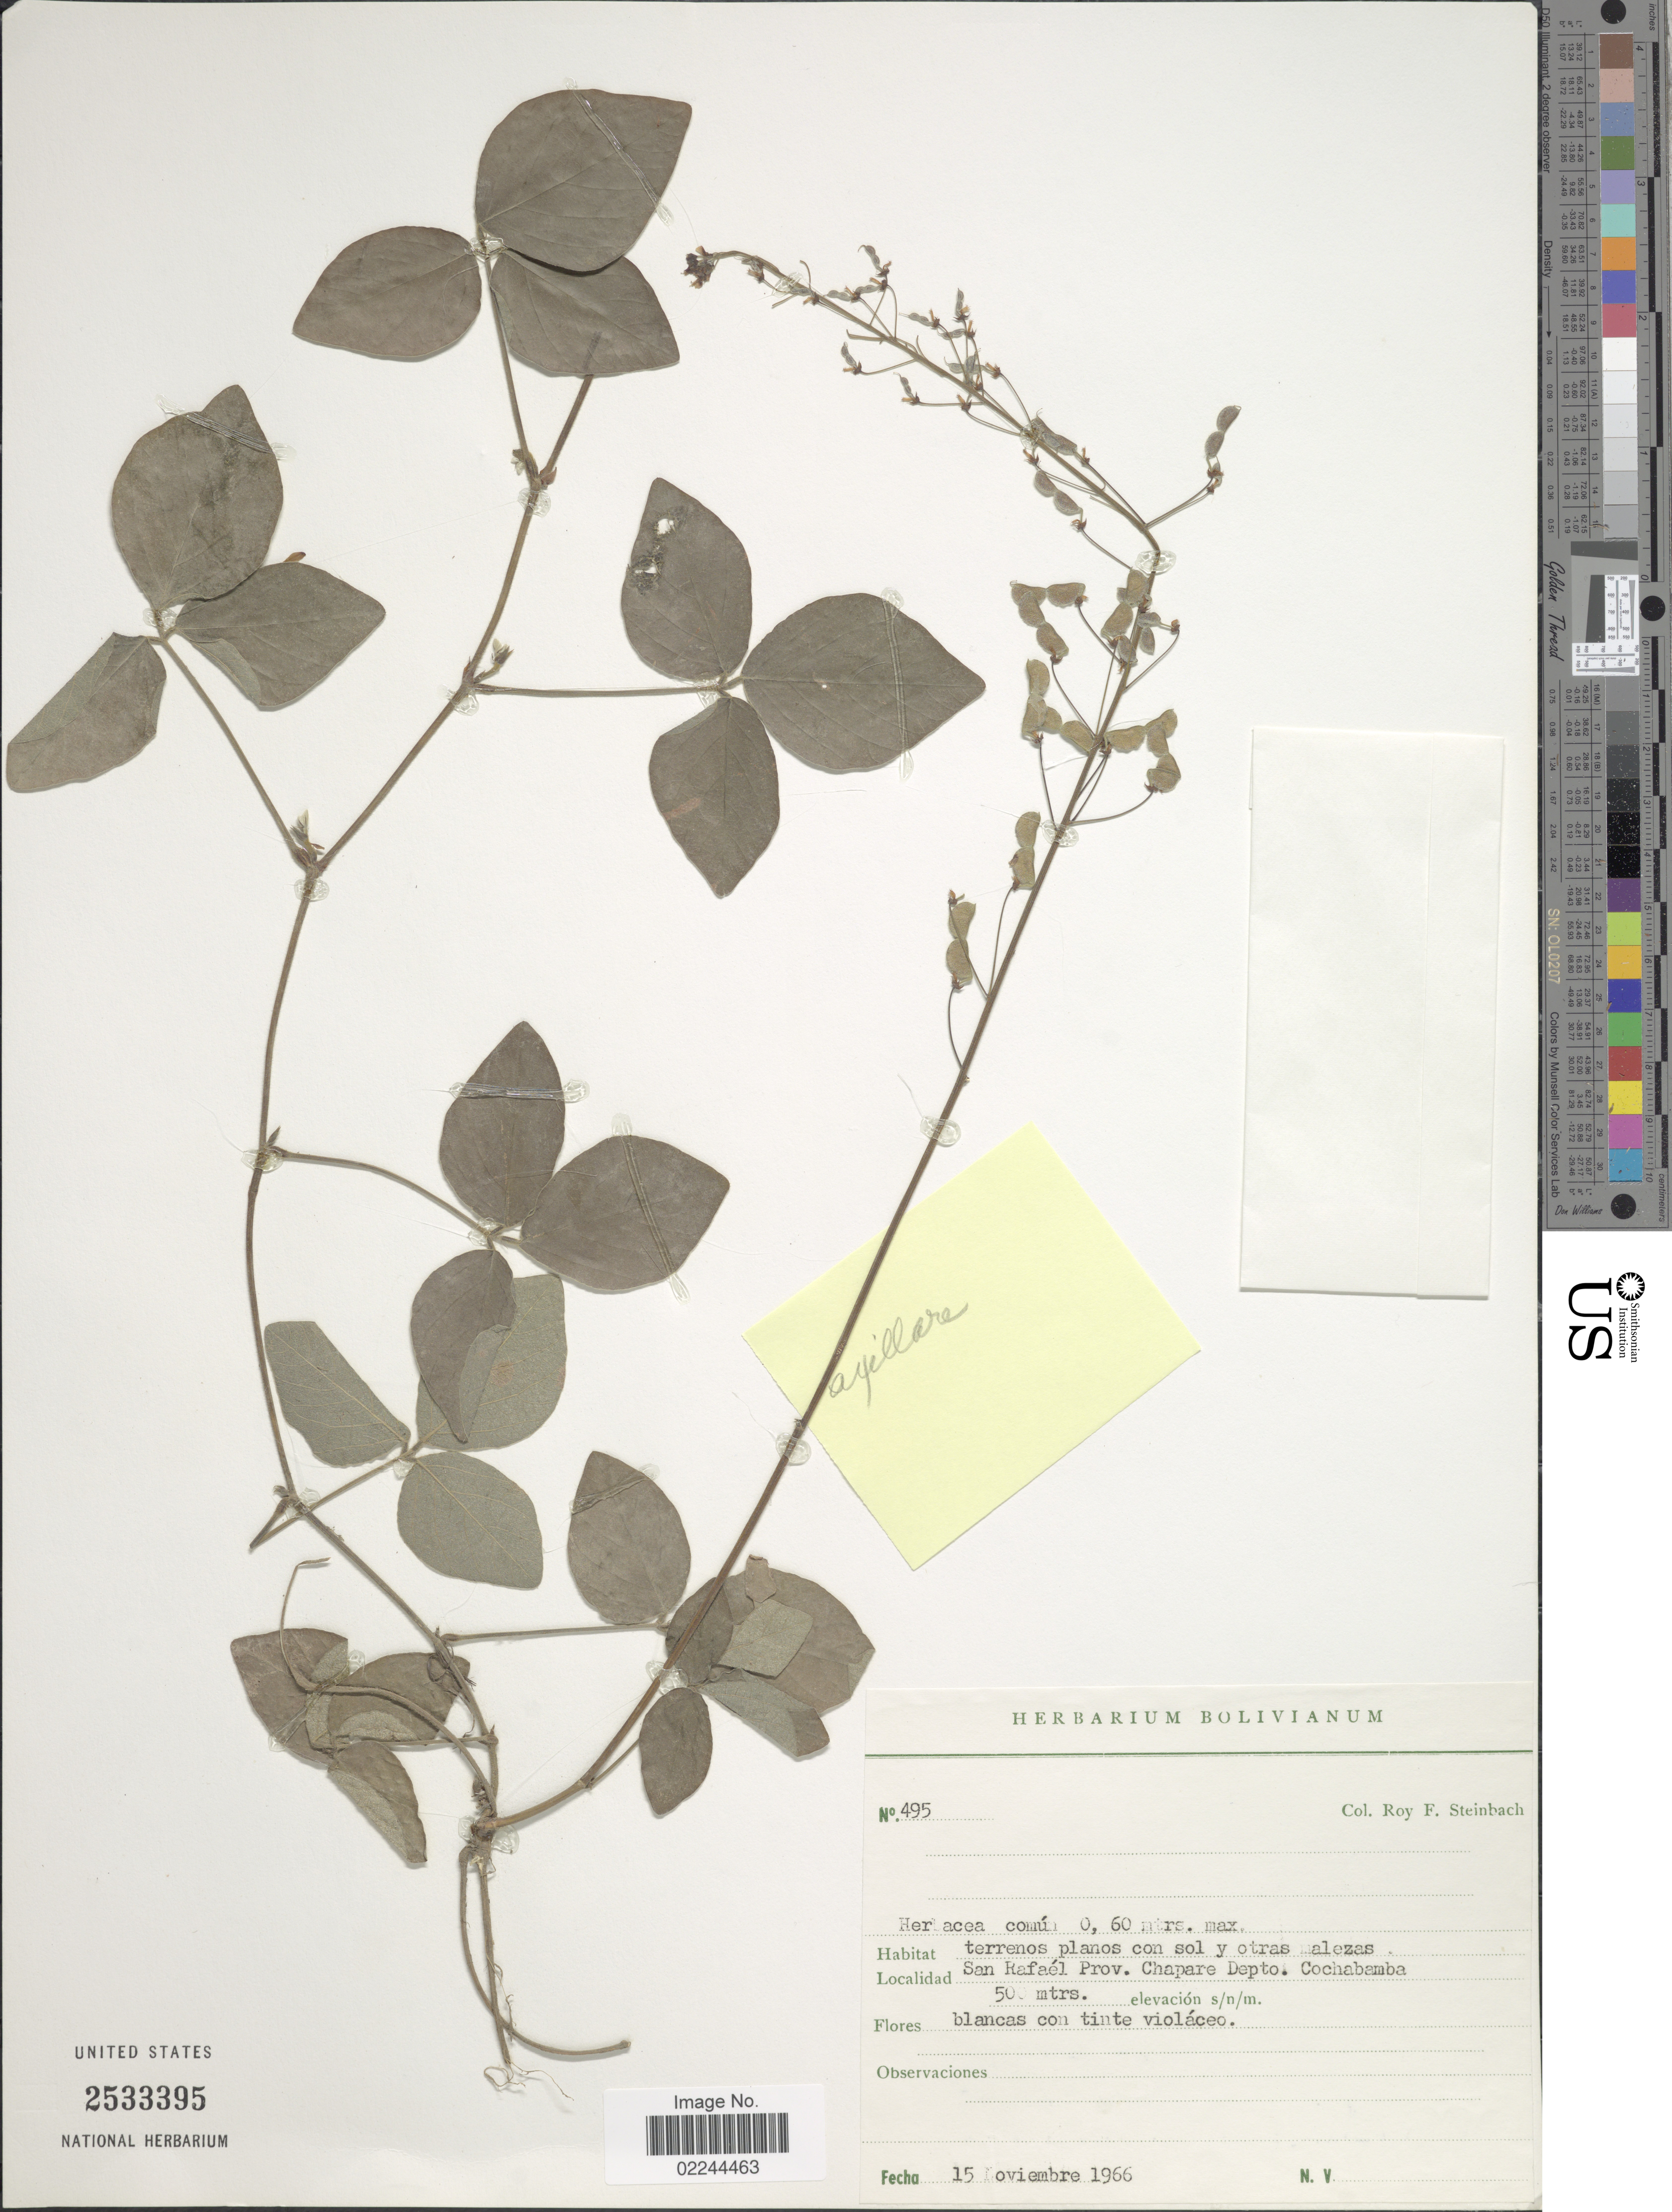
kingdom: Plantae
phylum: Tracheophyta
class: Magnoliopsida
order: Fabales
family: Fabaceae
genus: Desmodium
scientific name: Desmodium axillare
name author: (Sw.) DC.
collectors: R. F. Steinbach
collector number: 495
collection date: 1966-11-15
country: Bolivia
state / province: Cochabamba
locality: San Rafael Prov. Chapare Depto. Cochabamba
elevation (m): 50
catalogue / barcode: US 2533395